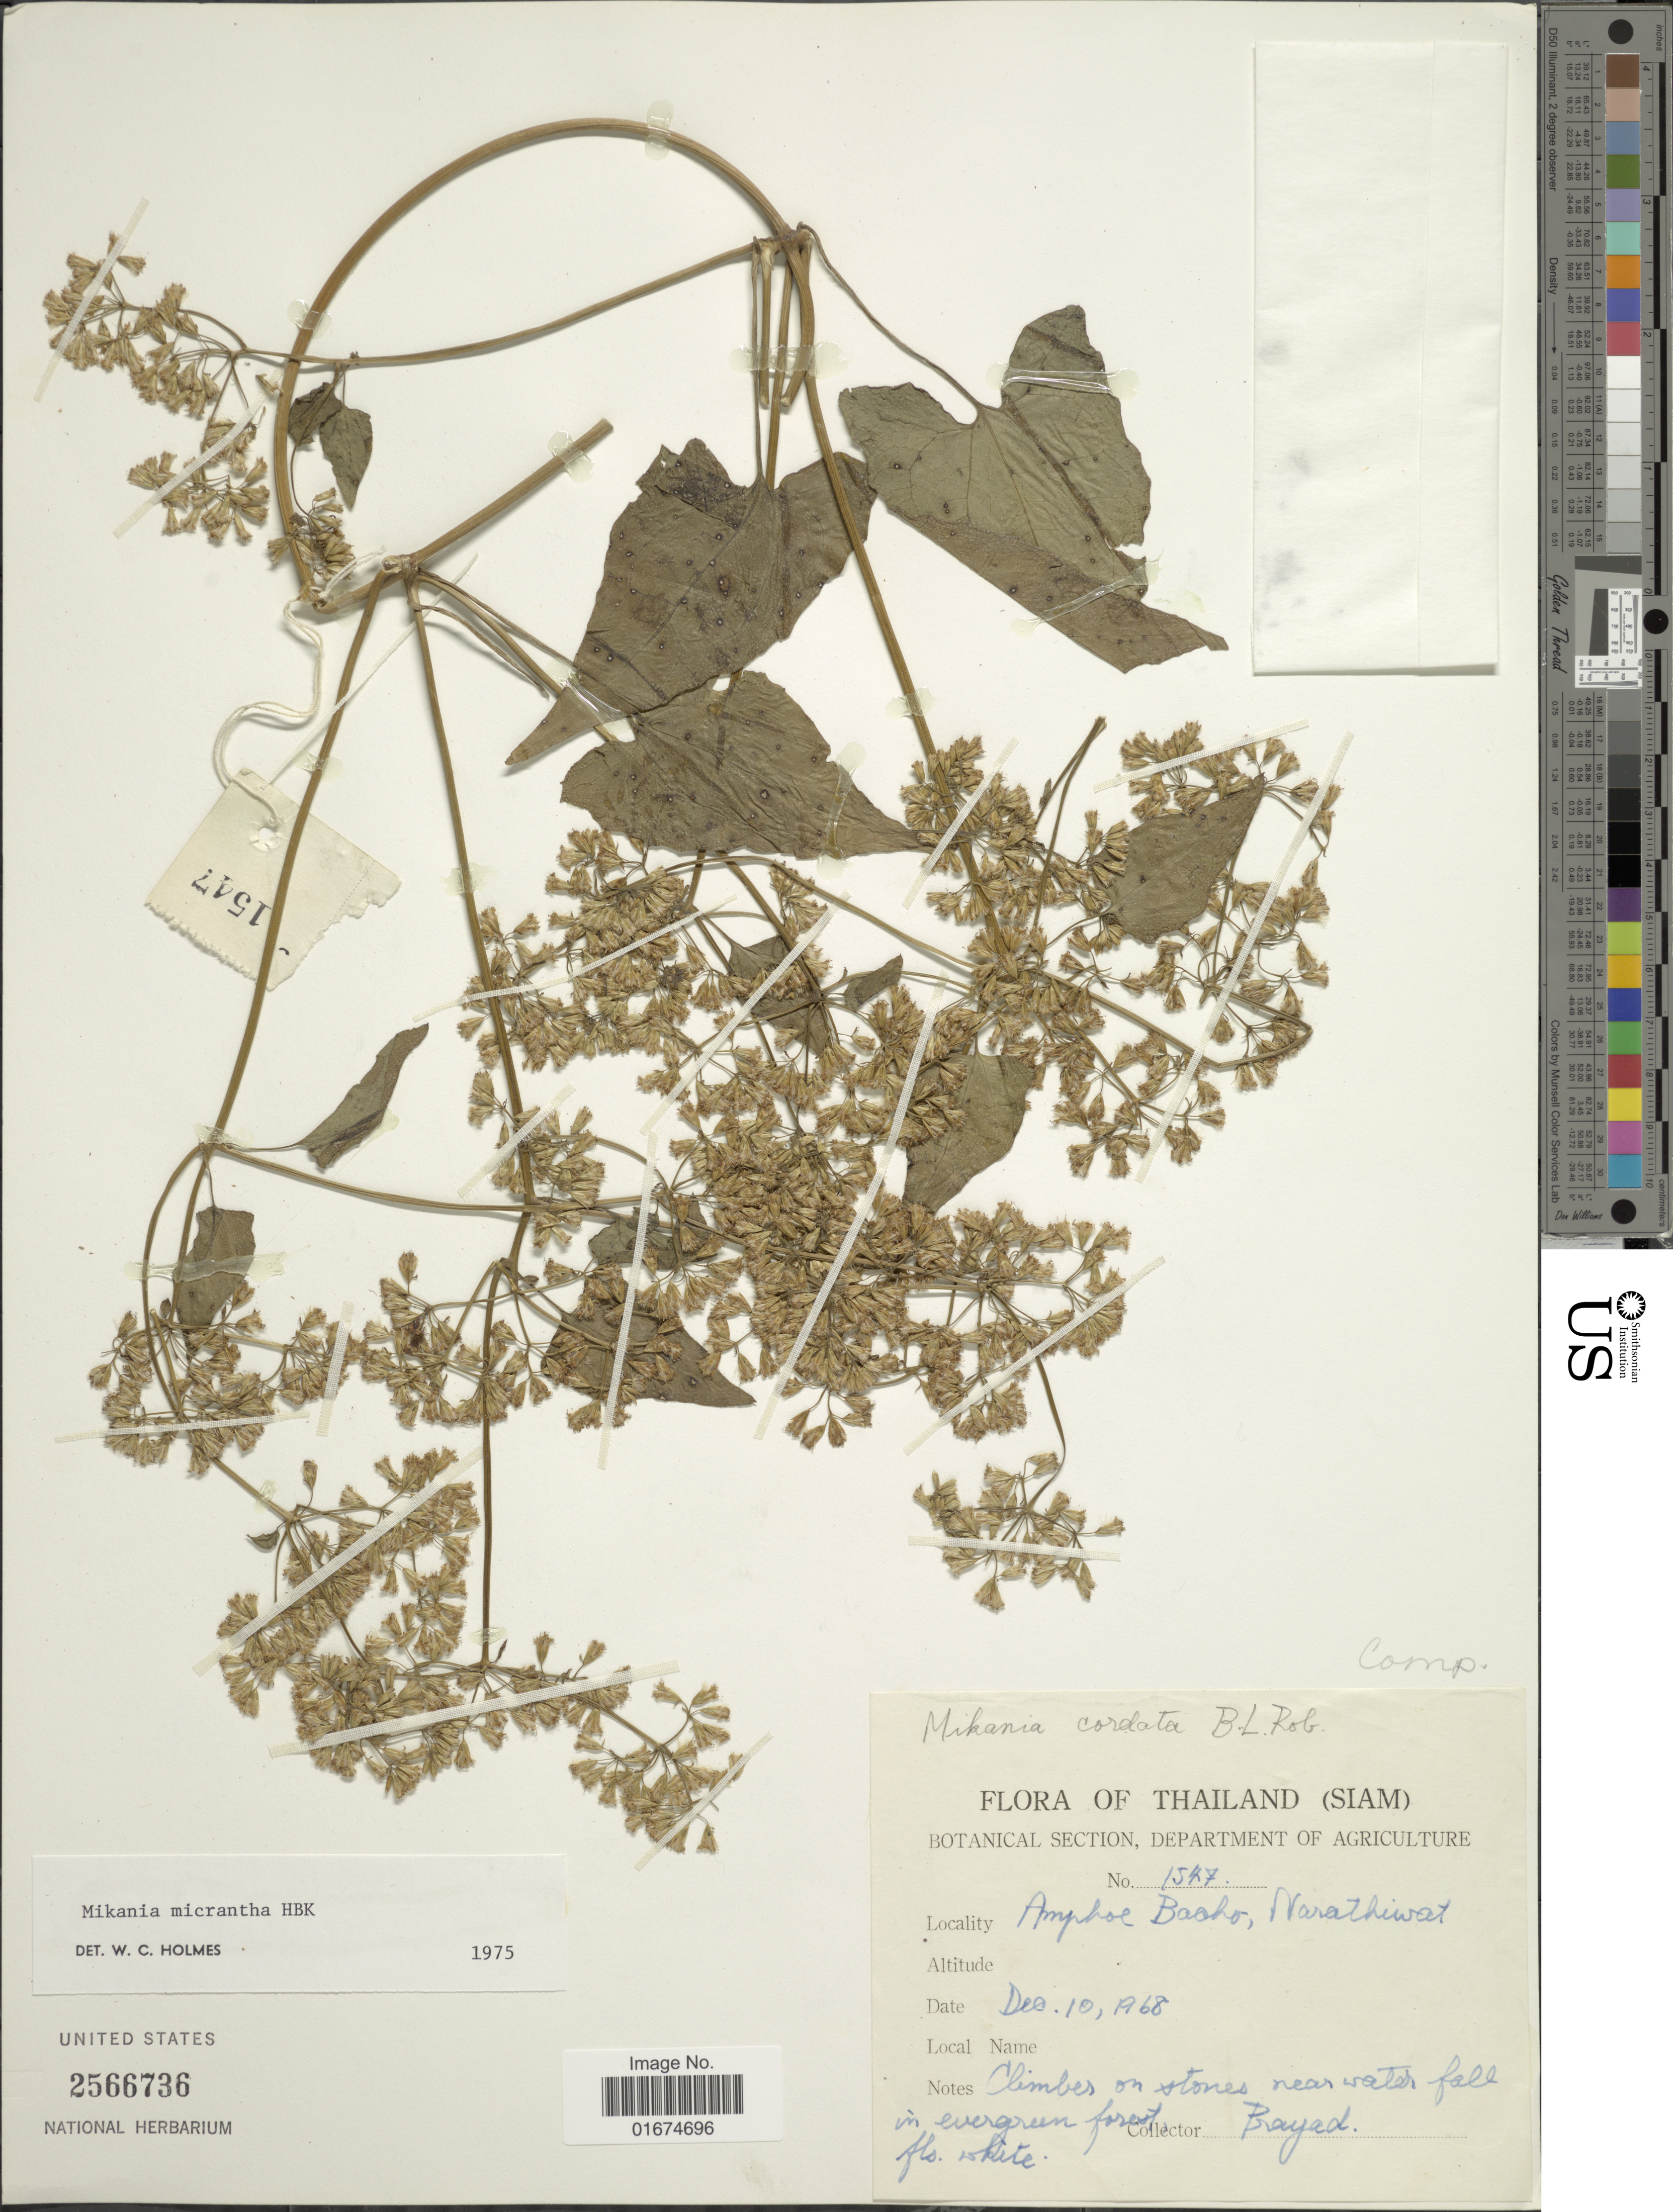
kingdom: Plantae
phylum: Tracheophyta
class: Magnoliopsida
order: Asterales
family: Asteraceae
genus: Mikania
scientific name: Mikania micrantha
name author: Kunth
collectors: Prayad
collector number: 1547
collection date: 1968-12-10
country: Thailand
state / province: Narathiwat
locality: (Siam), Amphoe Bacho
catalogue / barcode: US 2566736